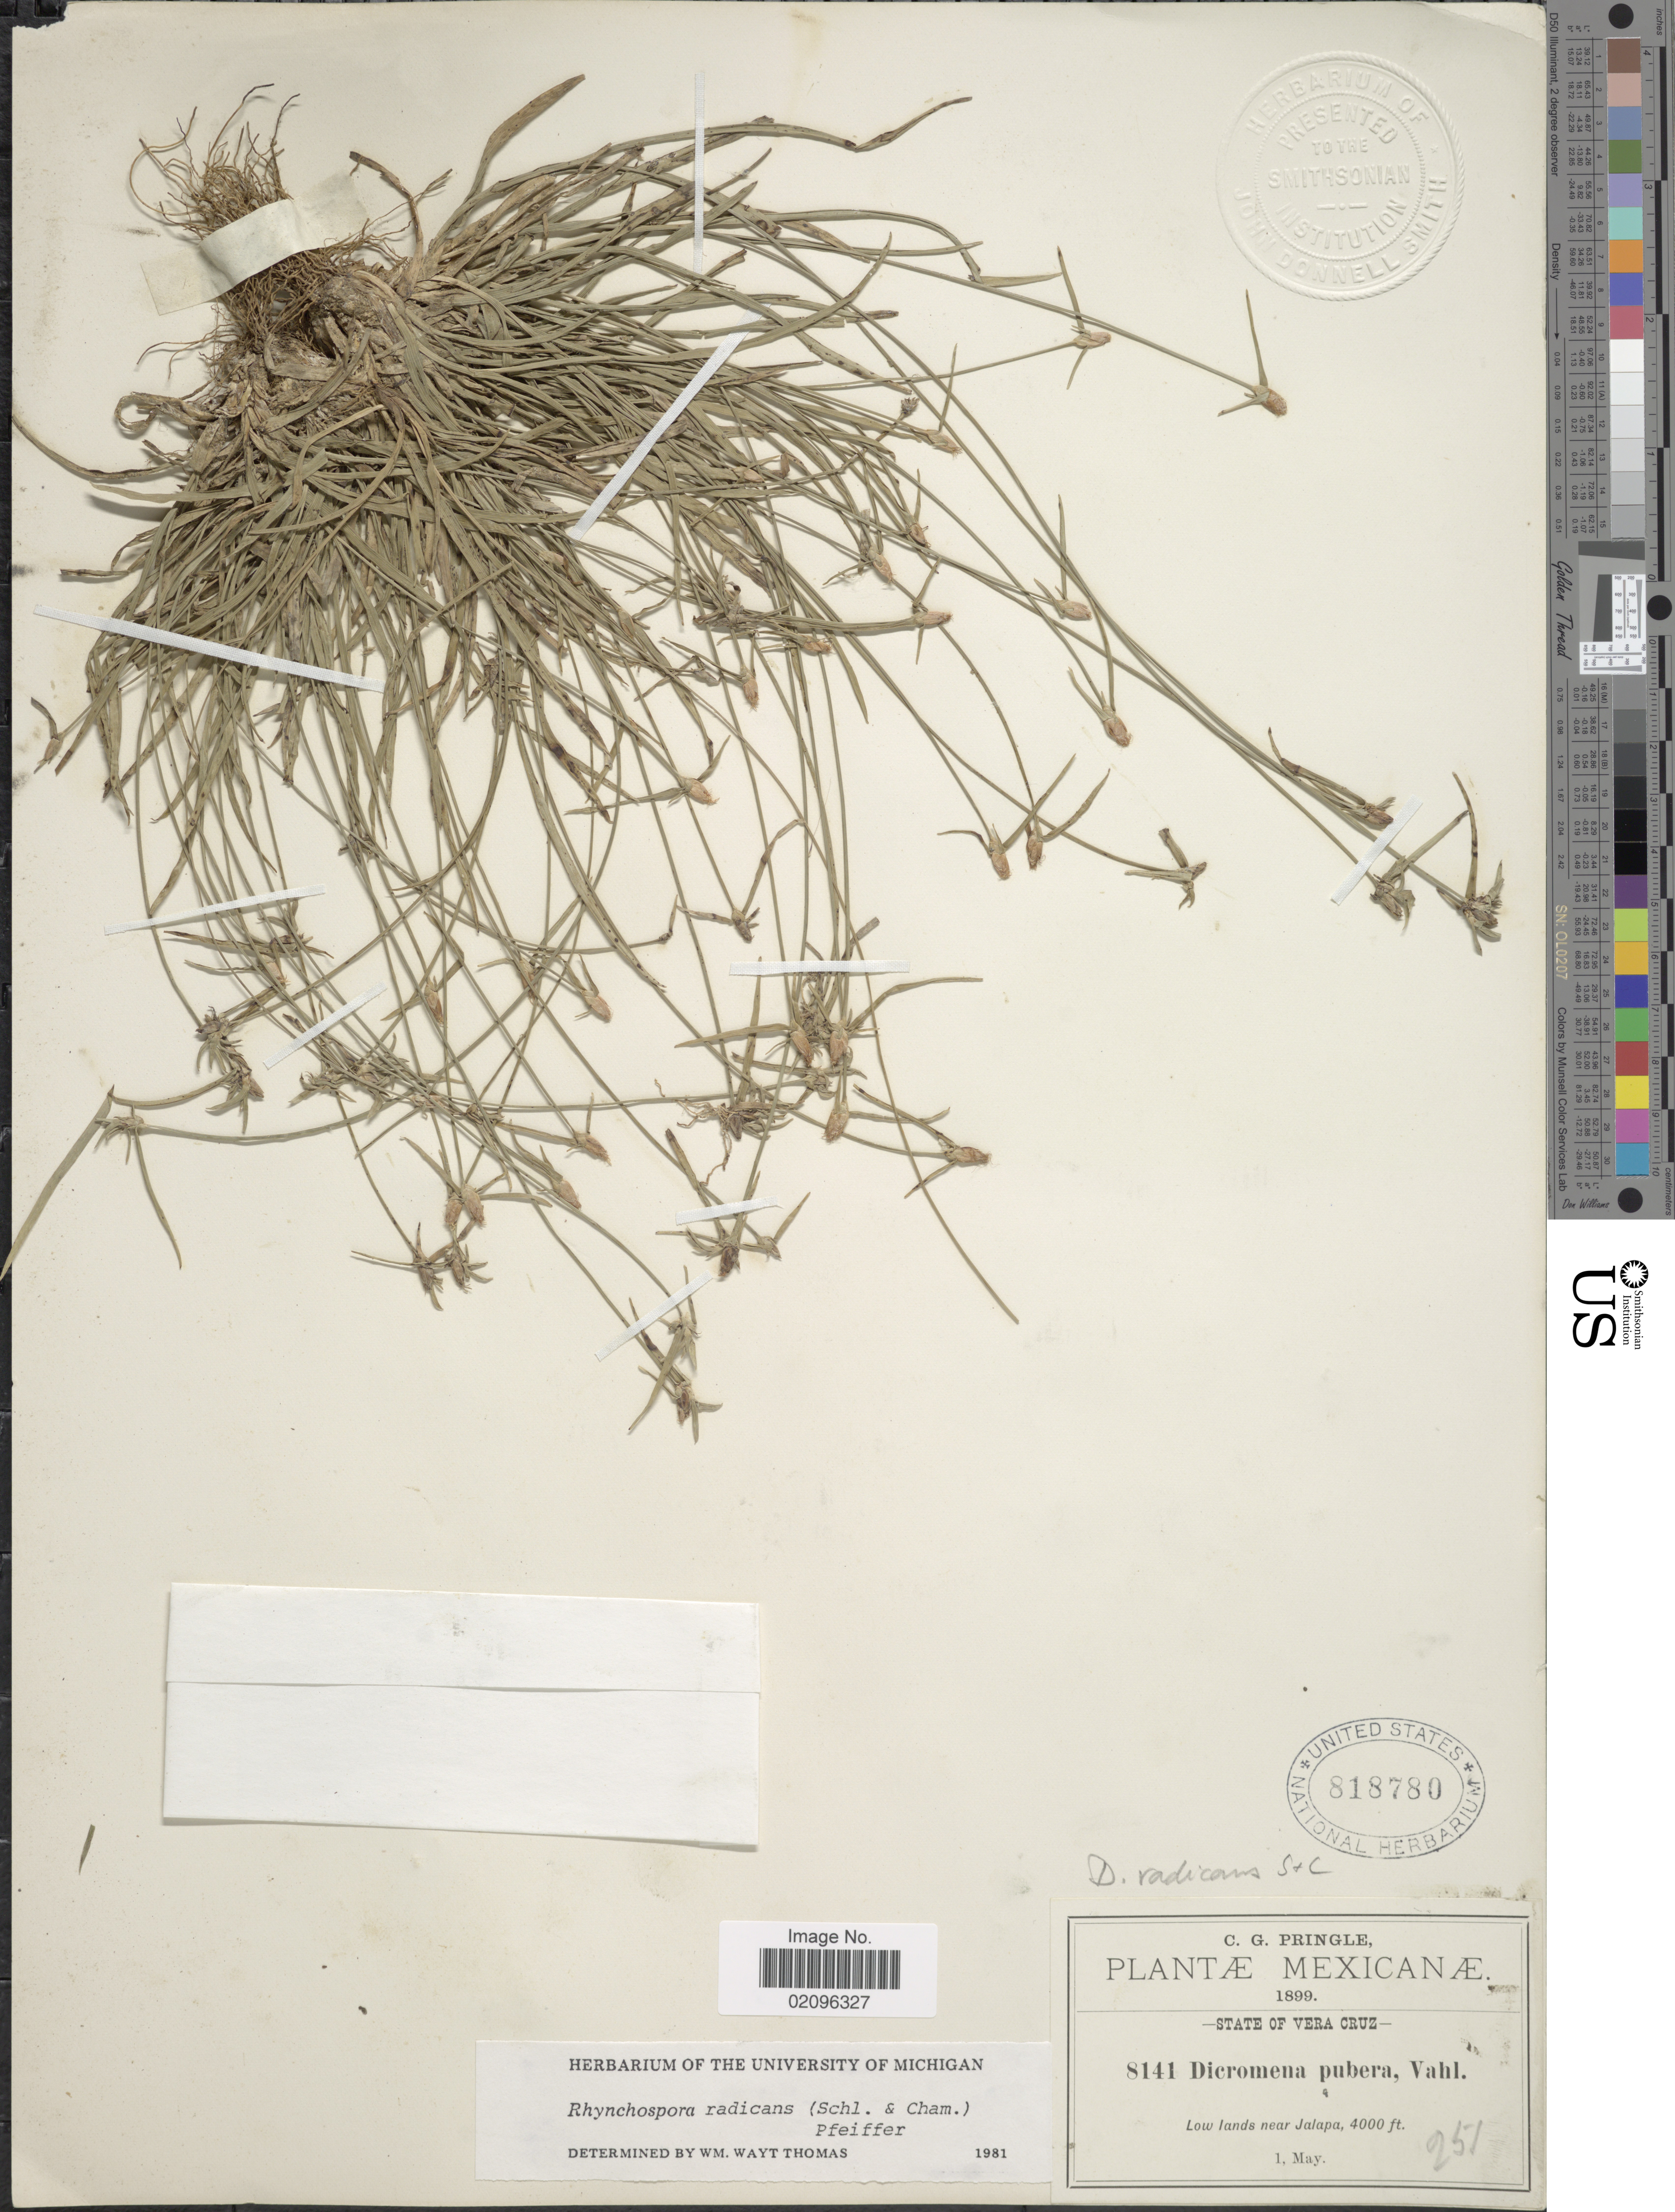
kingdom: Plantae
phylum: Tracheophyta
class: Liliopsida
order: Poales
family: Cyperaceae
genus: Rhynchospora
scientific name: Rhynchospora radicans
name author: (Schltdl. & Cham.) H. Pfeiff.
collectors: C. G. Pringle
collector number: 8141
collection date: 1899-05-01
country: Mexico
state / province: Veracruz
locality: State of Vera Cruz, Low lands near Jalapa.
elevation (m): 1219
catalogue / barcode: US 818780